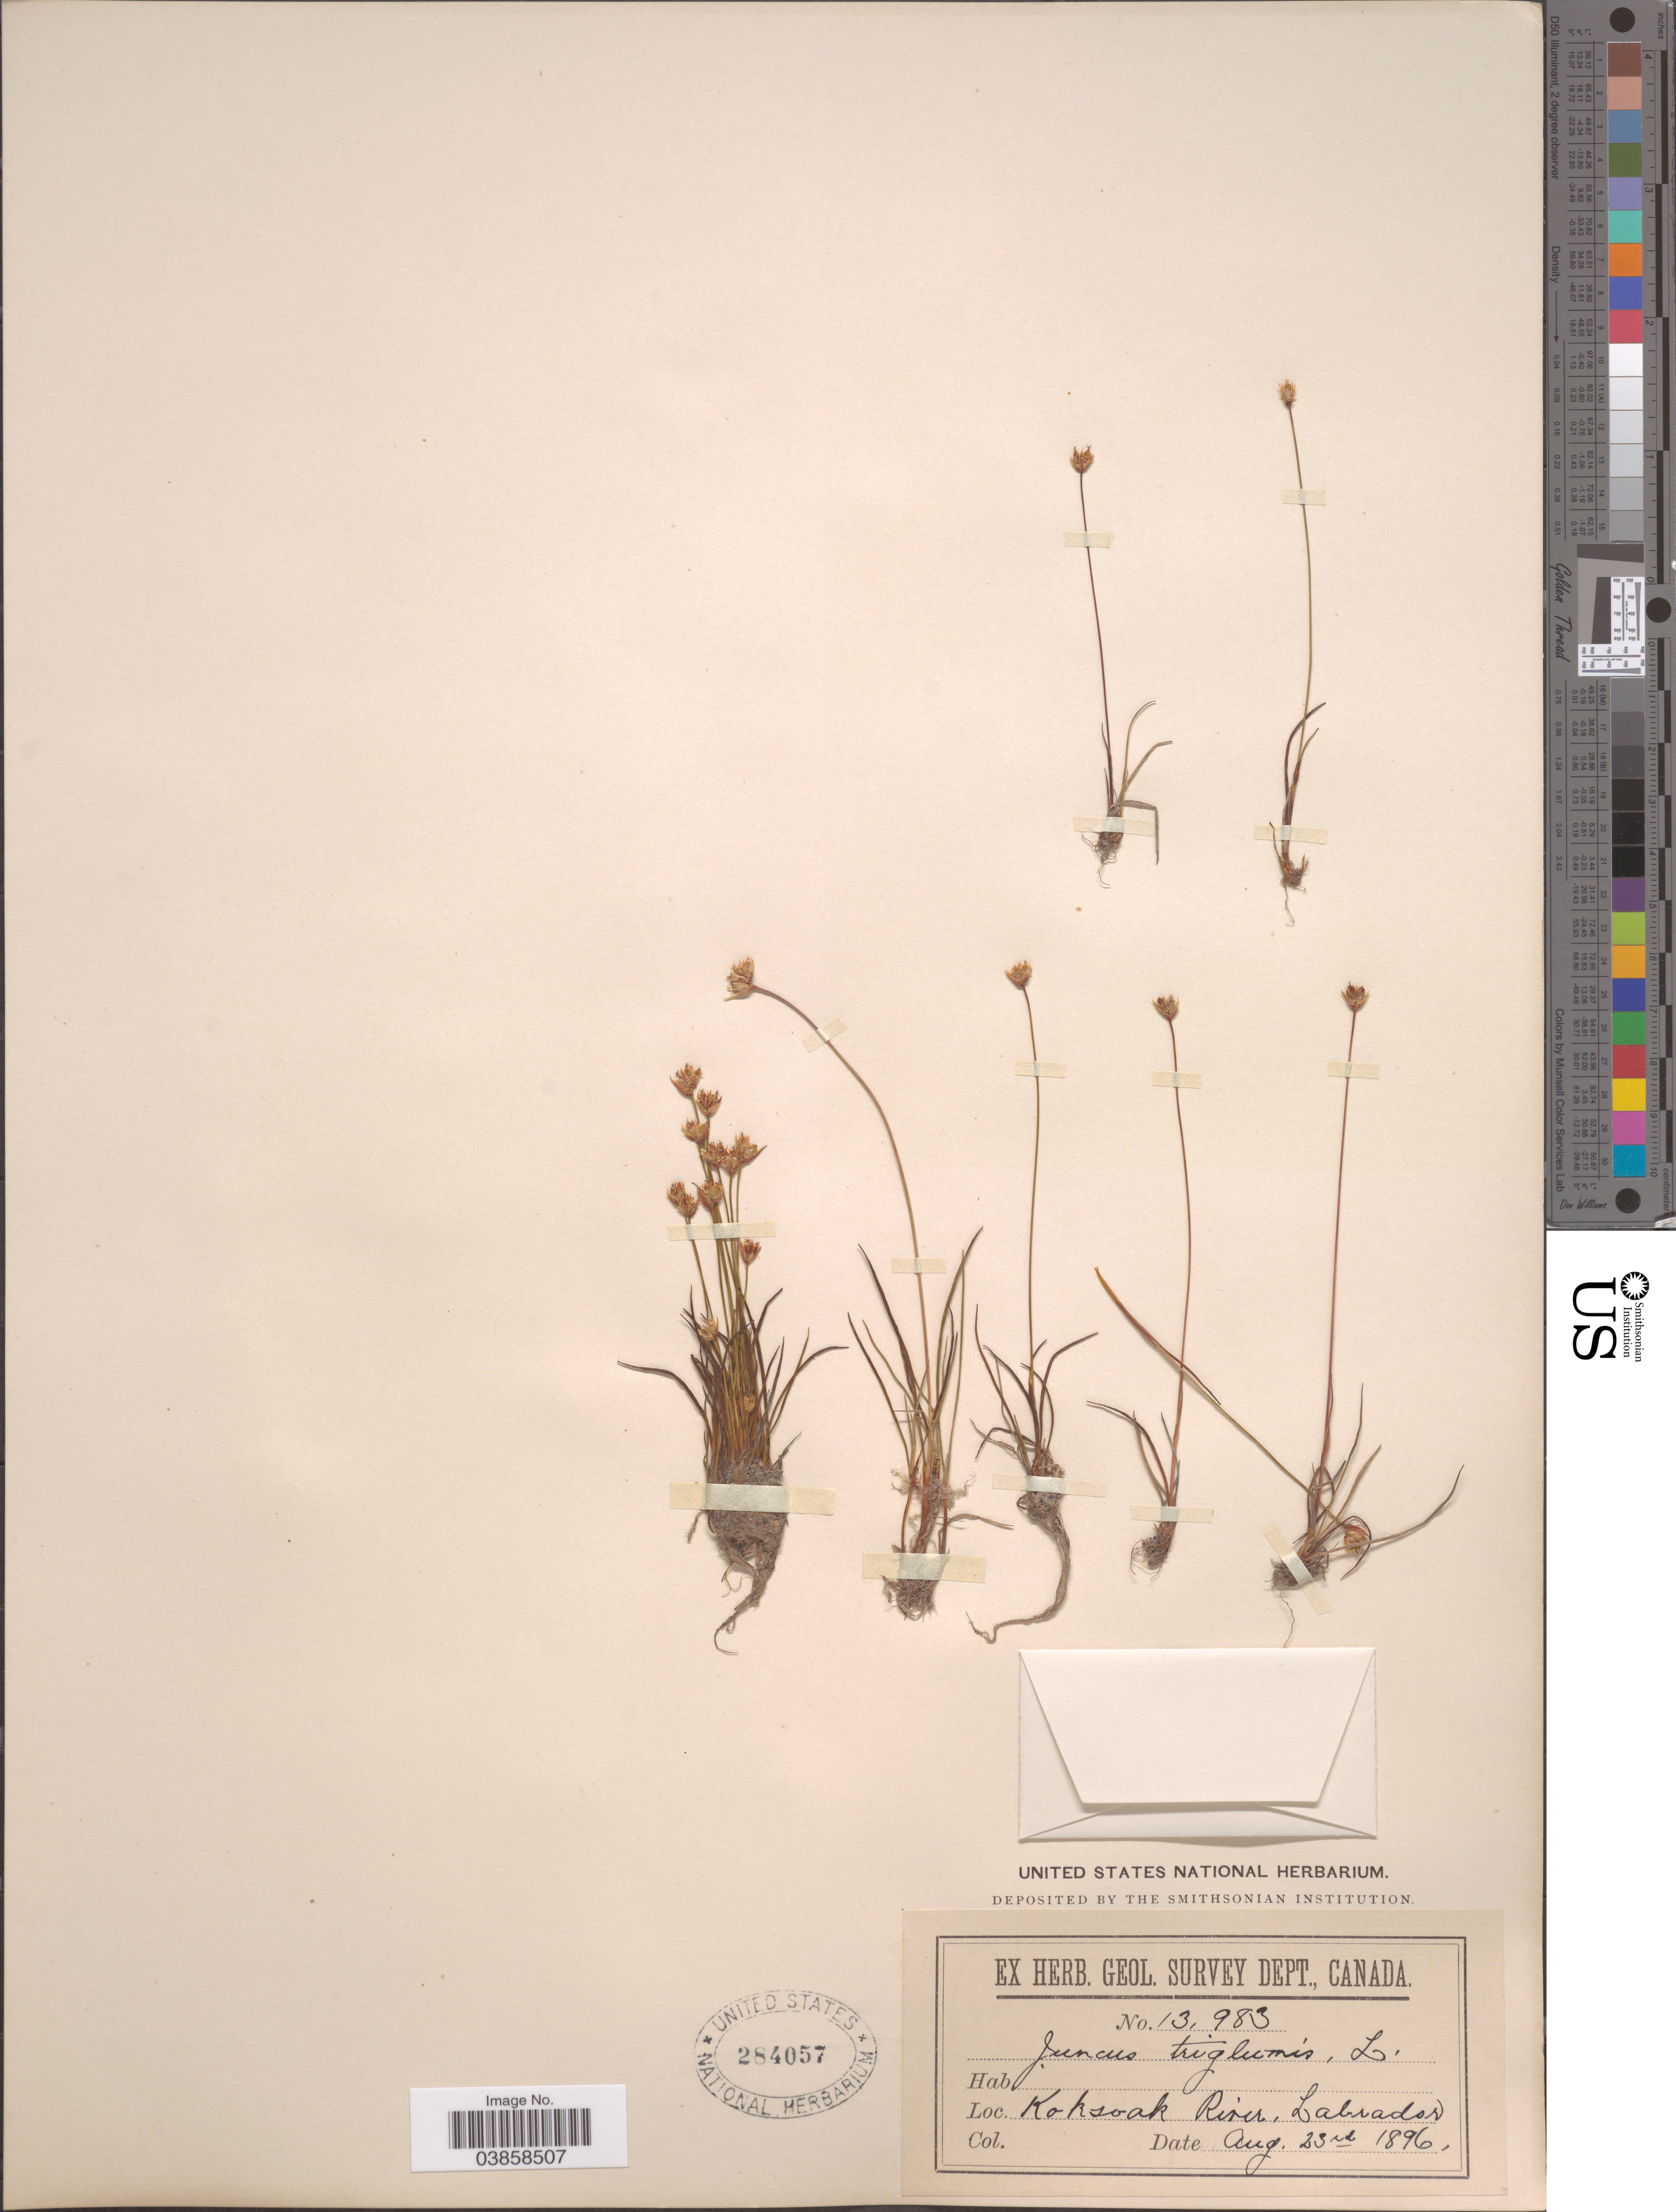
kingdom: Plantae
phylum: Tracheophyta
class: Liliopsida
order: Poales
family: Juncaceae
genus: Juncus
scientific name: Juncus triglumis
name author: L.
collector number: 13983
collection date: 1896-08-23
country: Canada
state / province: Newfoundland and Labrador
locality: Koksoak River, Labrador.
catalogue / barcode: US 284057